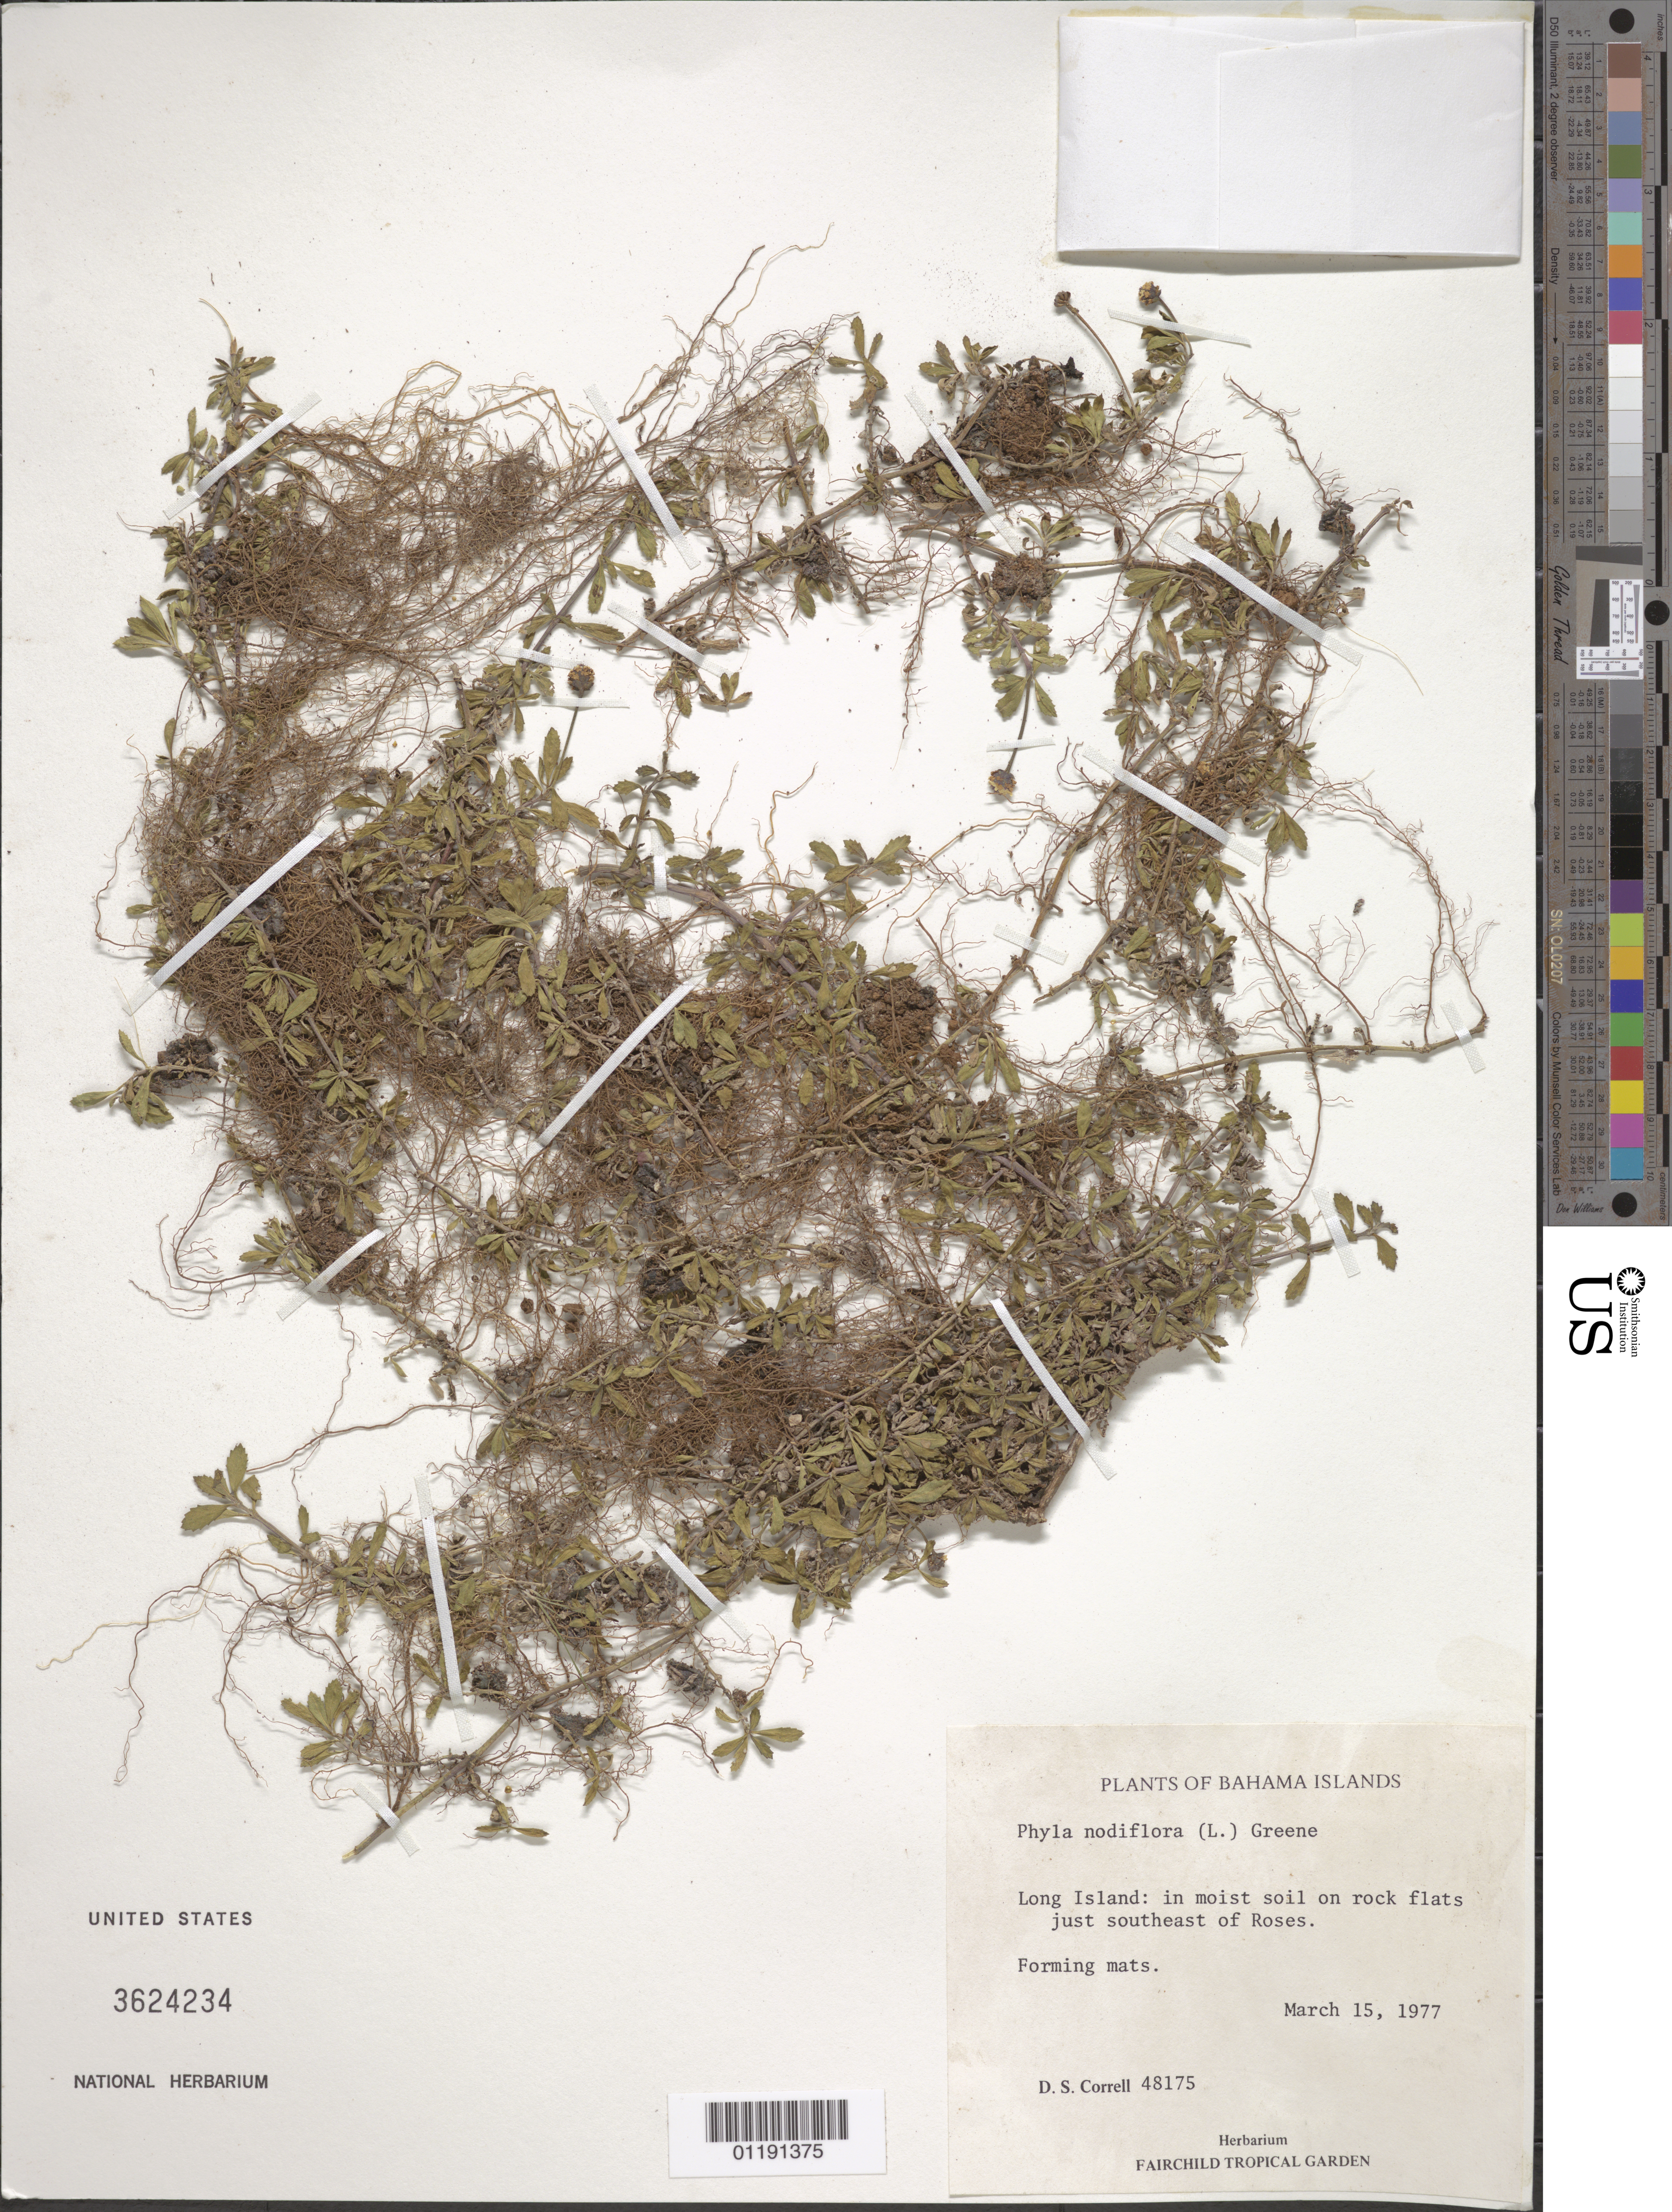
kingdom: Plantae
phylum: Tracheophyta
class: Magnoliopsida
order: Lamiales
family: Verbenaceae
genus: Phyla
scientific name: Phyla nodiflora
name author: (L.) Greene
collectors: D. S. Correll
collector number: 48175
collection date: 1977-03-15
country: Bahamas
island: Long Island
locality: In moist soil on rock flats just SE of Roses.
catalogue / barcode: US 3624234